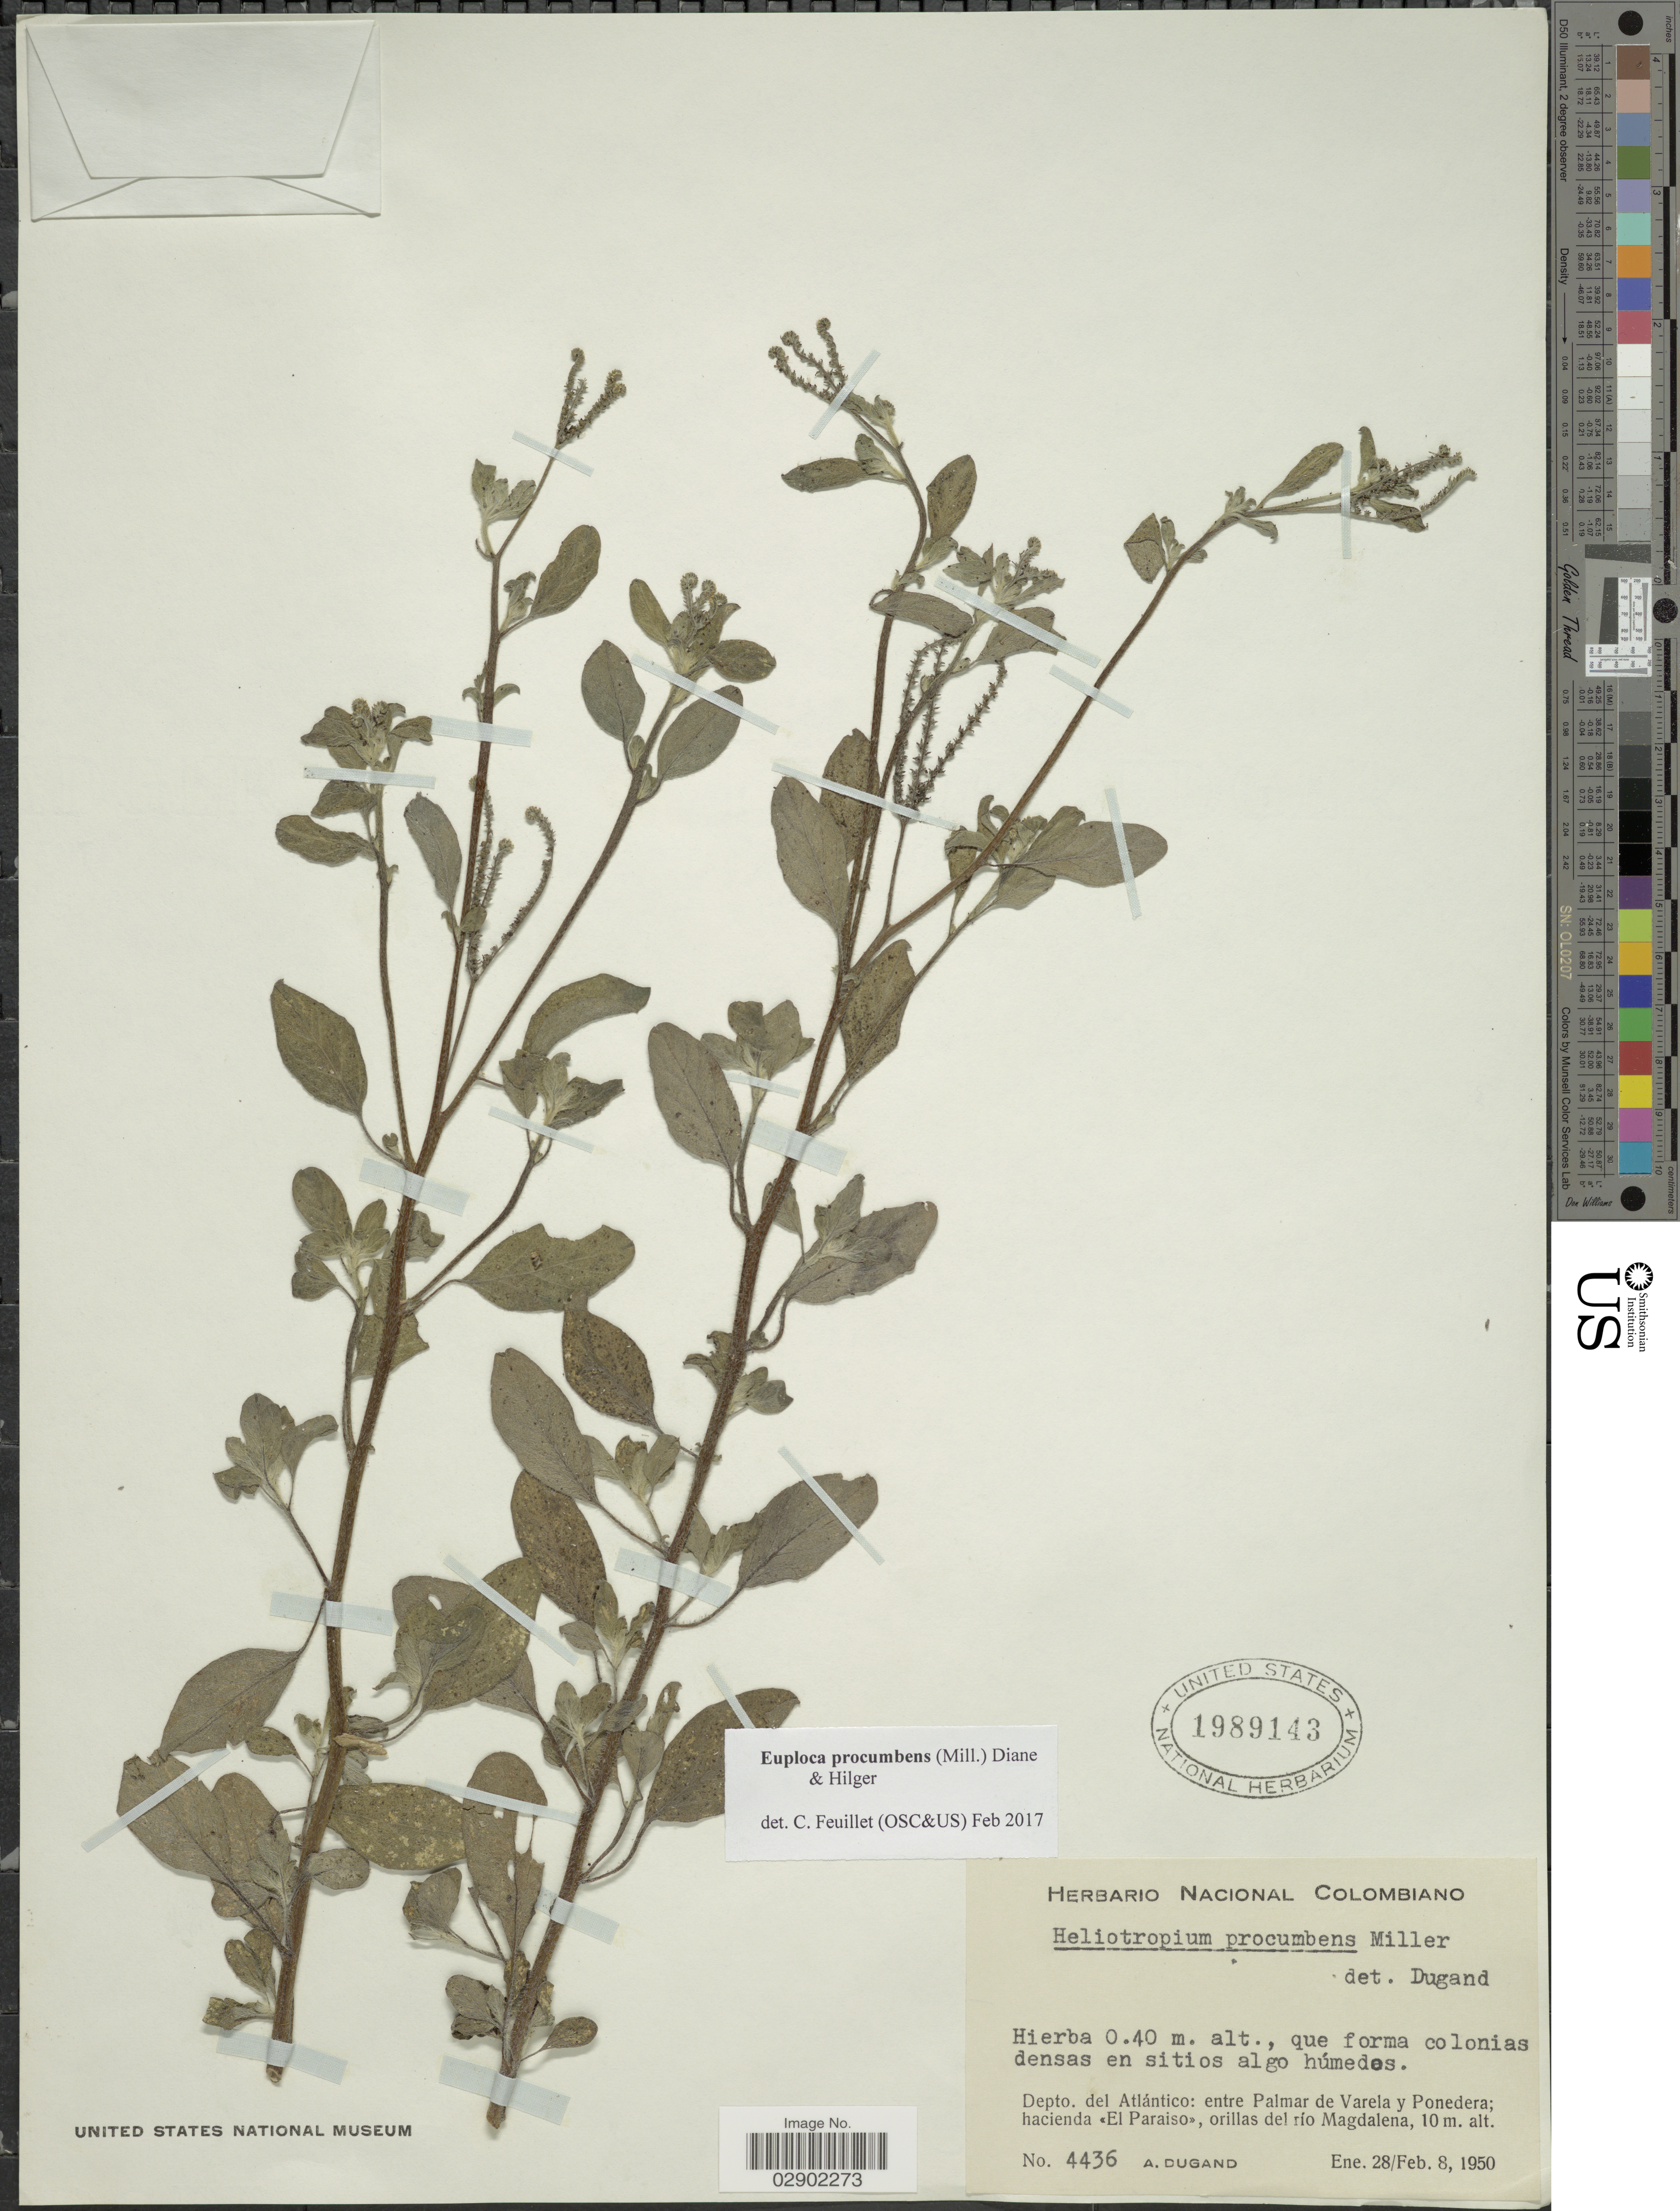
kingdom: Plantae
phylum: Tracheophyta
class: Magnoliopsida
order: Boraginales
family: Heliotropiaceae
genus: Euploca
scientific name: Euploca procumbens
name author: (Mill.) Diane & Hilger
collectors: A. Dugand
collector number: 4436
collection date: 1950-01-28/1950-02-28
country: Colombia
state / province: Atlántico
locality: Depto. del Atlántico: entre Palmar de Varela y Ponedera; hacienda «El Paraiso», orillas del río Magdalena.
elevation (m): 10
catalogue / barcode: US 1989143